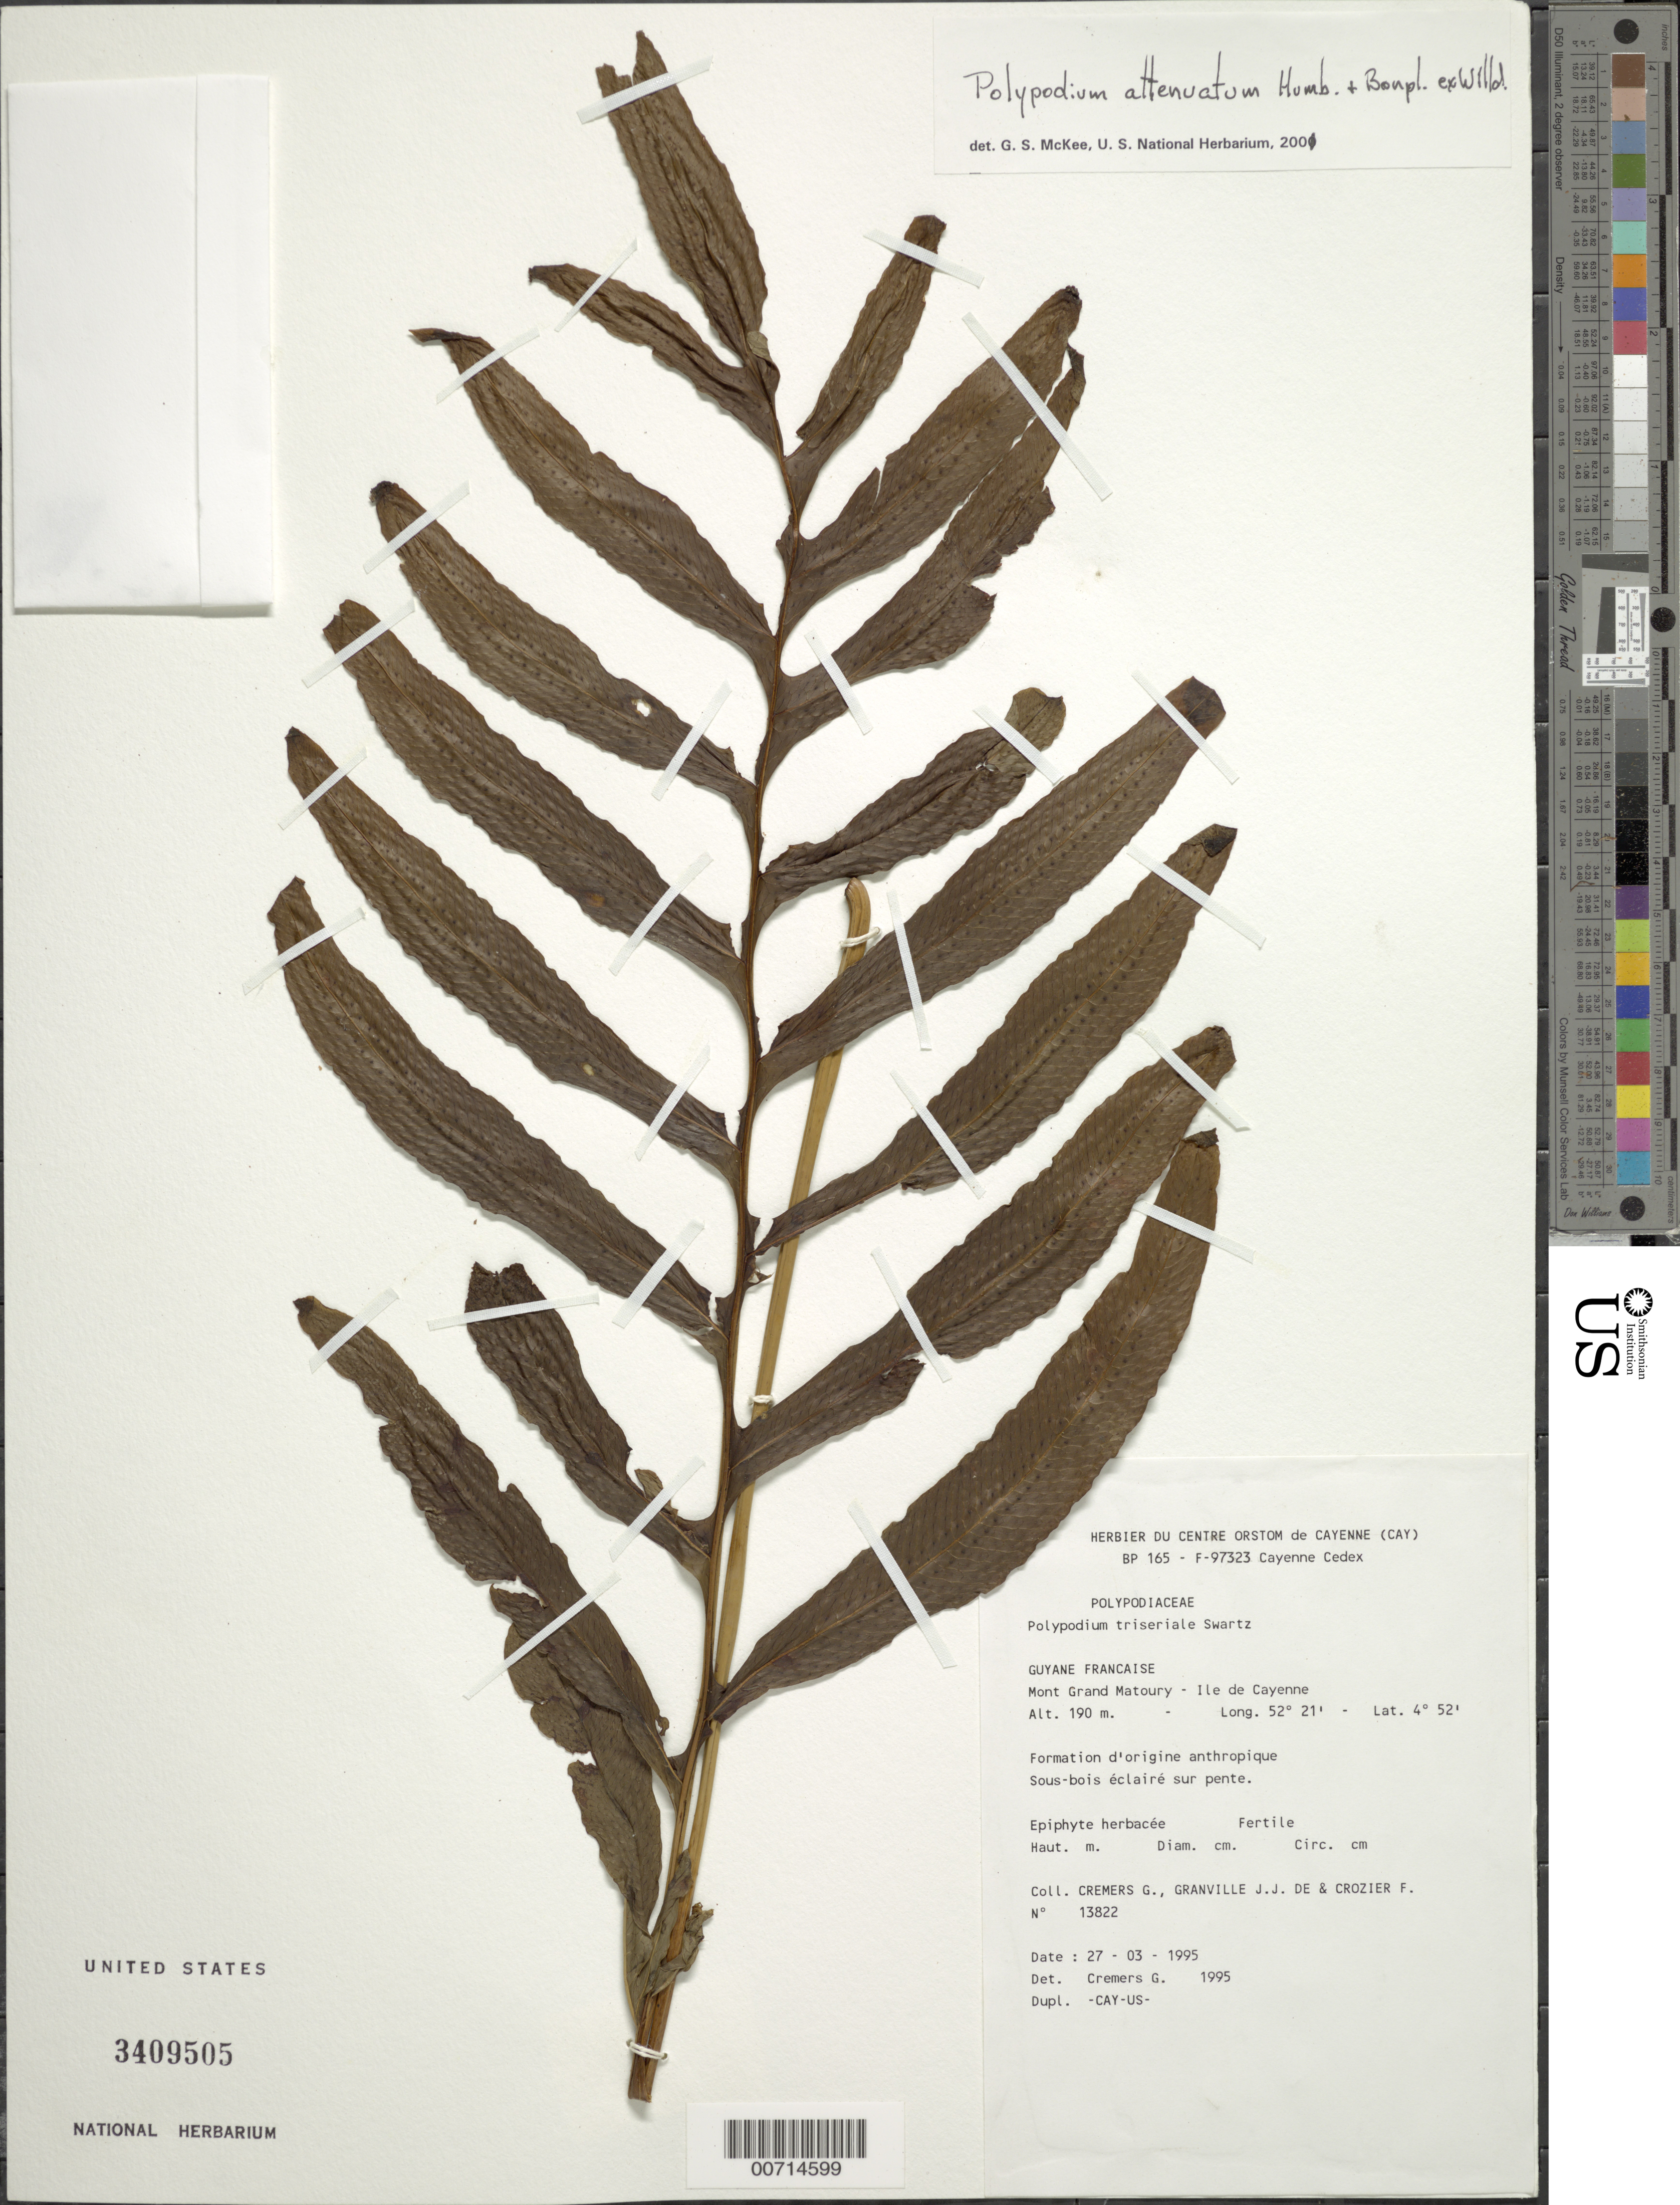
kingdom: Plantae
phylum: Tracheophyta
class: Polypodiopsida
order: Polypodiales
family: Polypodiaceae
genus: Serpocaulon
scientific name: Serpocaulon attenuatum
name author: (Humb. & Bonpl. ex Willd.) A.R. Sm.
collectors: G. Cremers, J.-J. de Granville & F. Crozier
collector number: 13822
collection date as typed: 27-Mar-95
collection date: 1995-03-27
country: French Guiana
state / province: Cayenne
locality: Mont Grand Matoury, Ile de Cayenne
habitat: Formation d'origine anthropique; sous bois eclaire sur pente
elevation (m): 190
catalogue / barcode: US 3409505